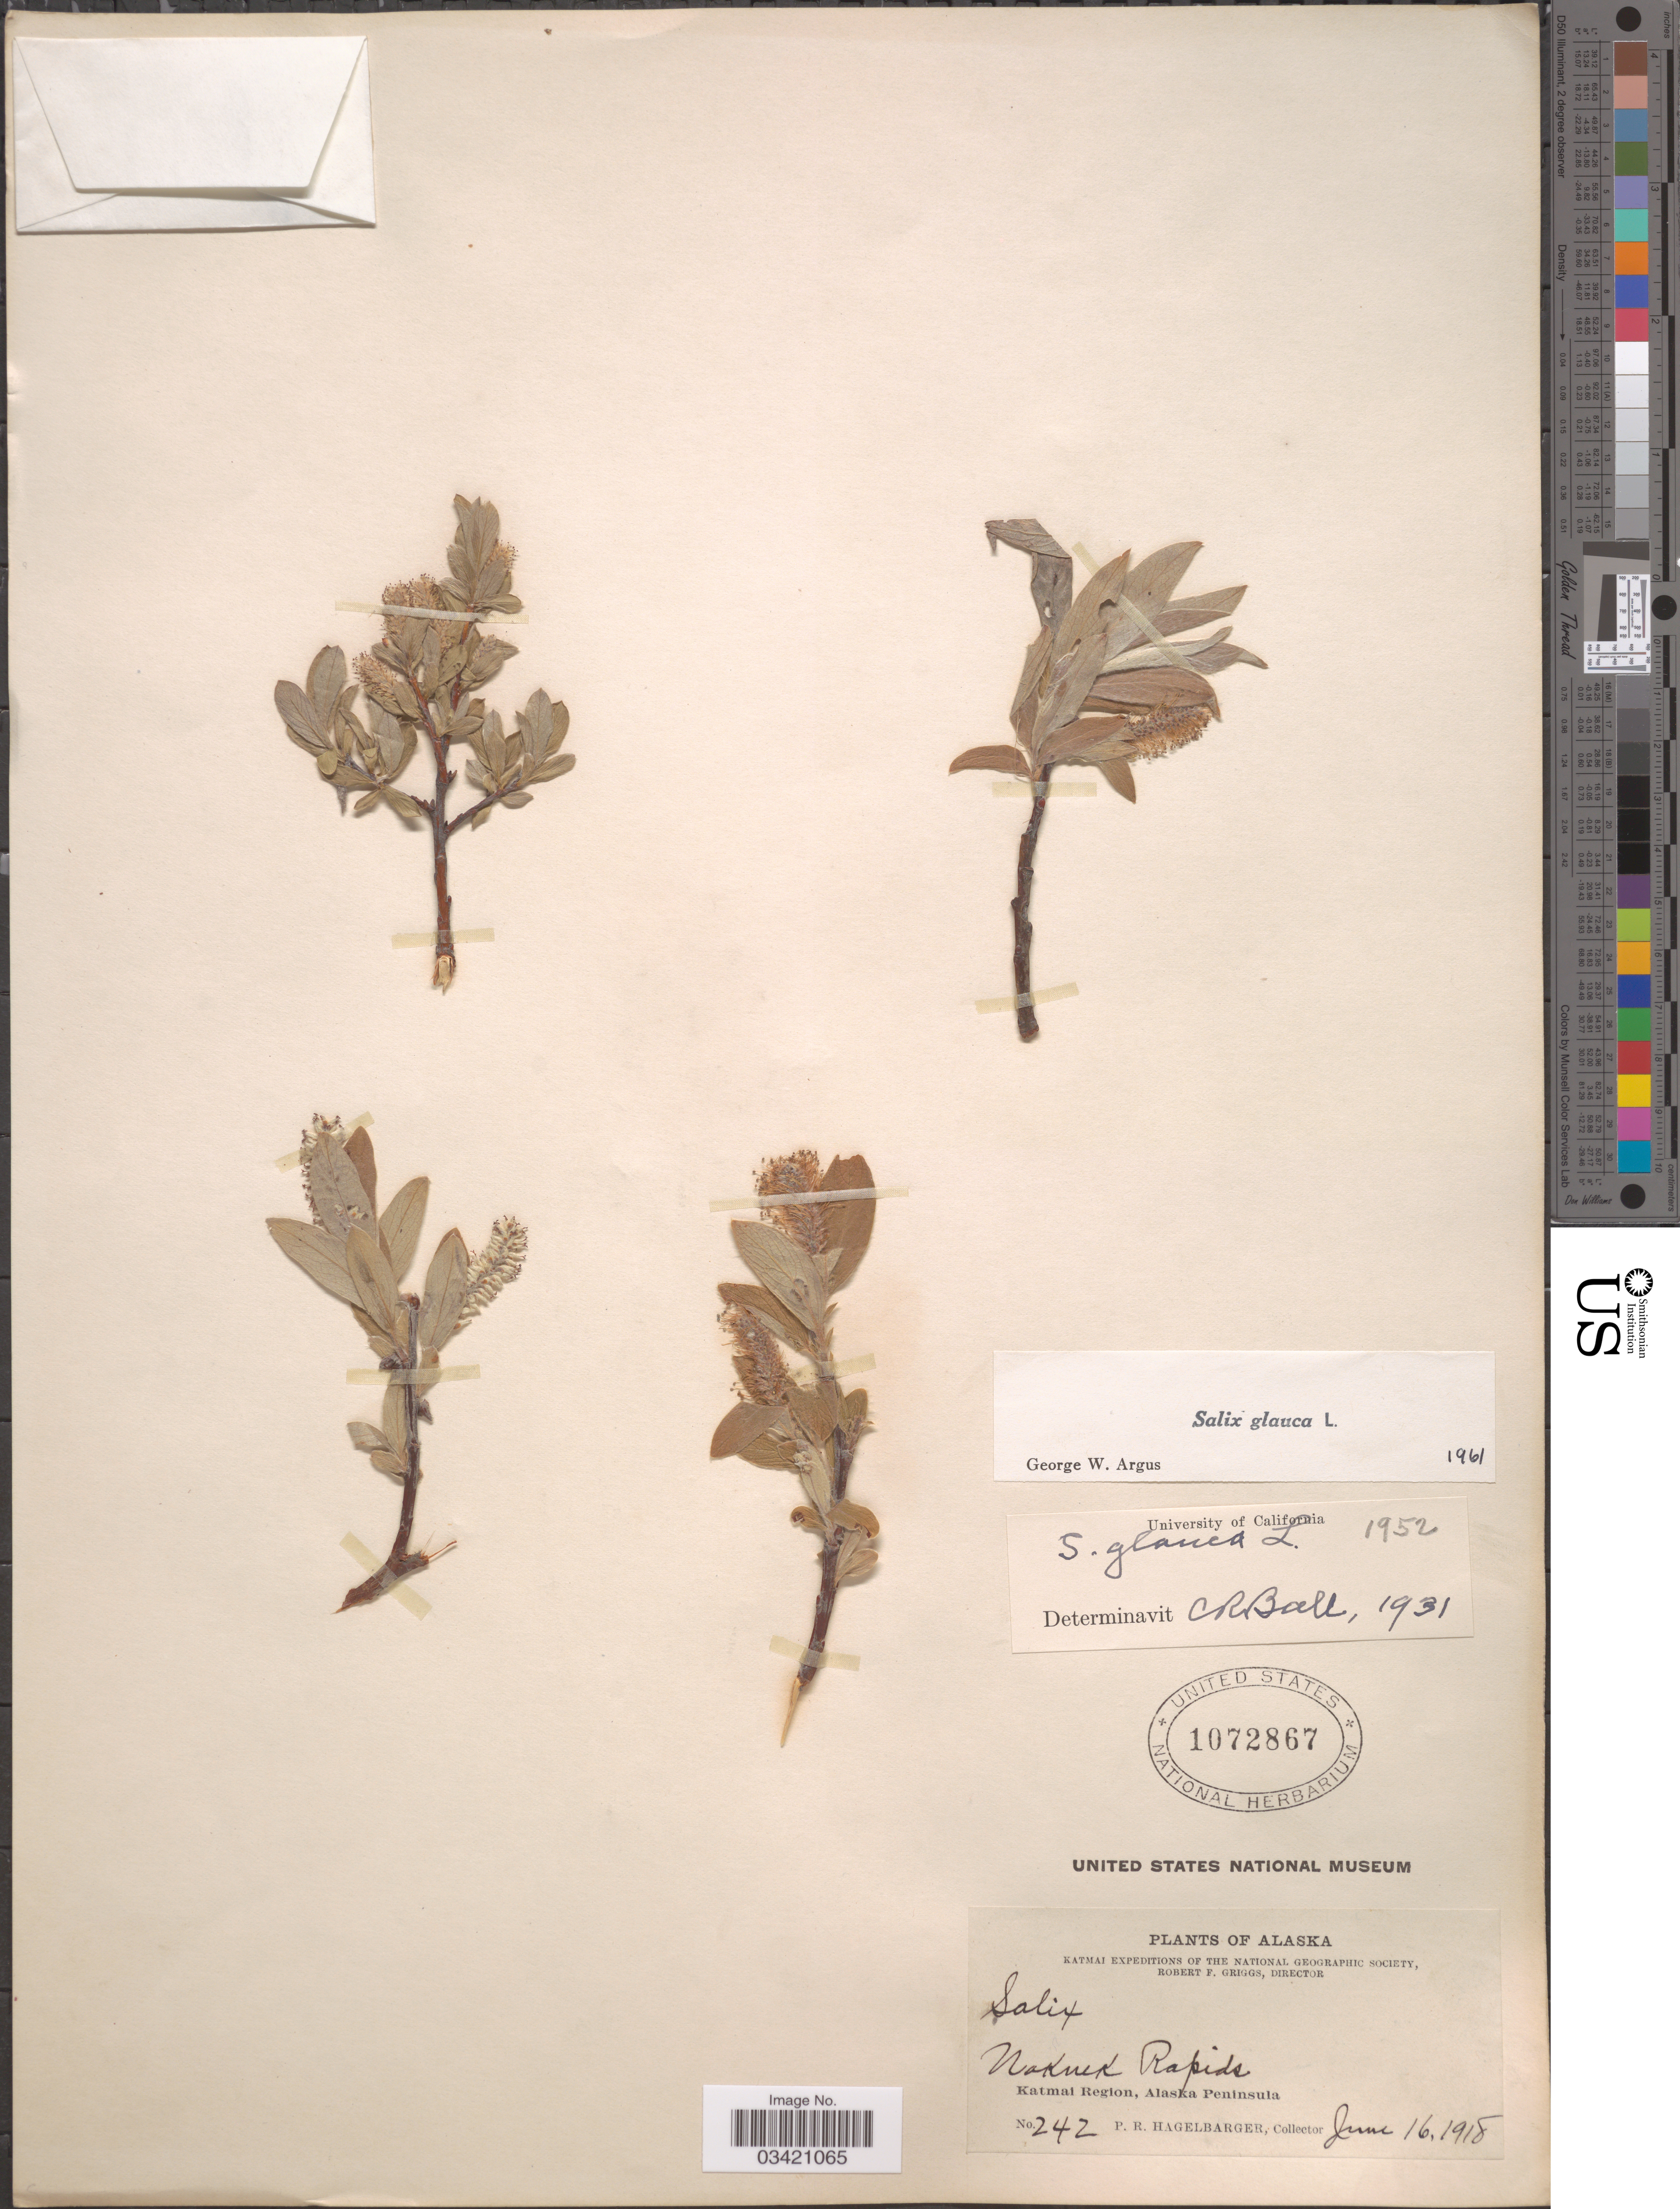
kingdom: Plantae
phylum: Tracheophyta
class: Magnoliopsida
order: Malpighiales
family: Salicaceae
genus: Salix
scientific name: Salix glauca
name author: L.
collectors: P. Hagelbarger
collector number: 242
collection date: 1918-06-16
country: United States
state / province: Alaska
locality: Naknek Rapids. Katmai Region, Alaska Peninsula.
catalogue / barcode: US 1072867